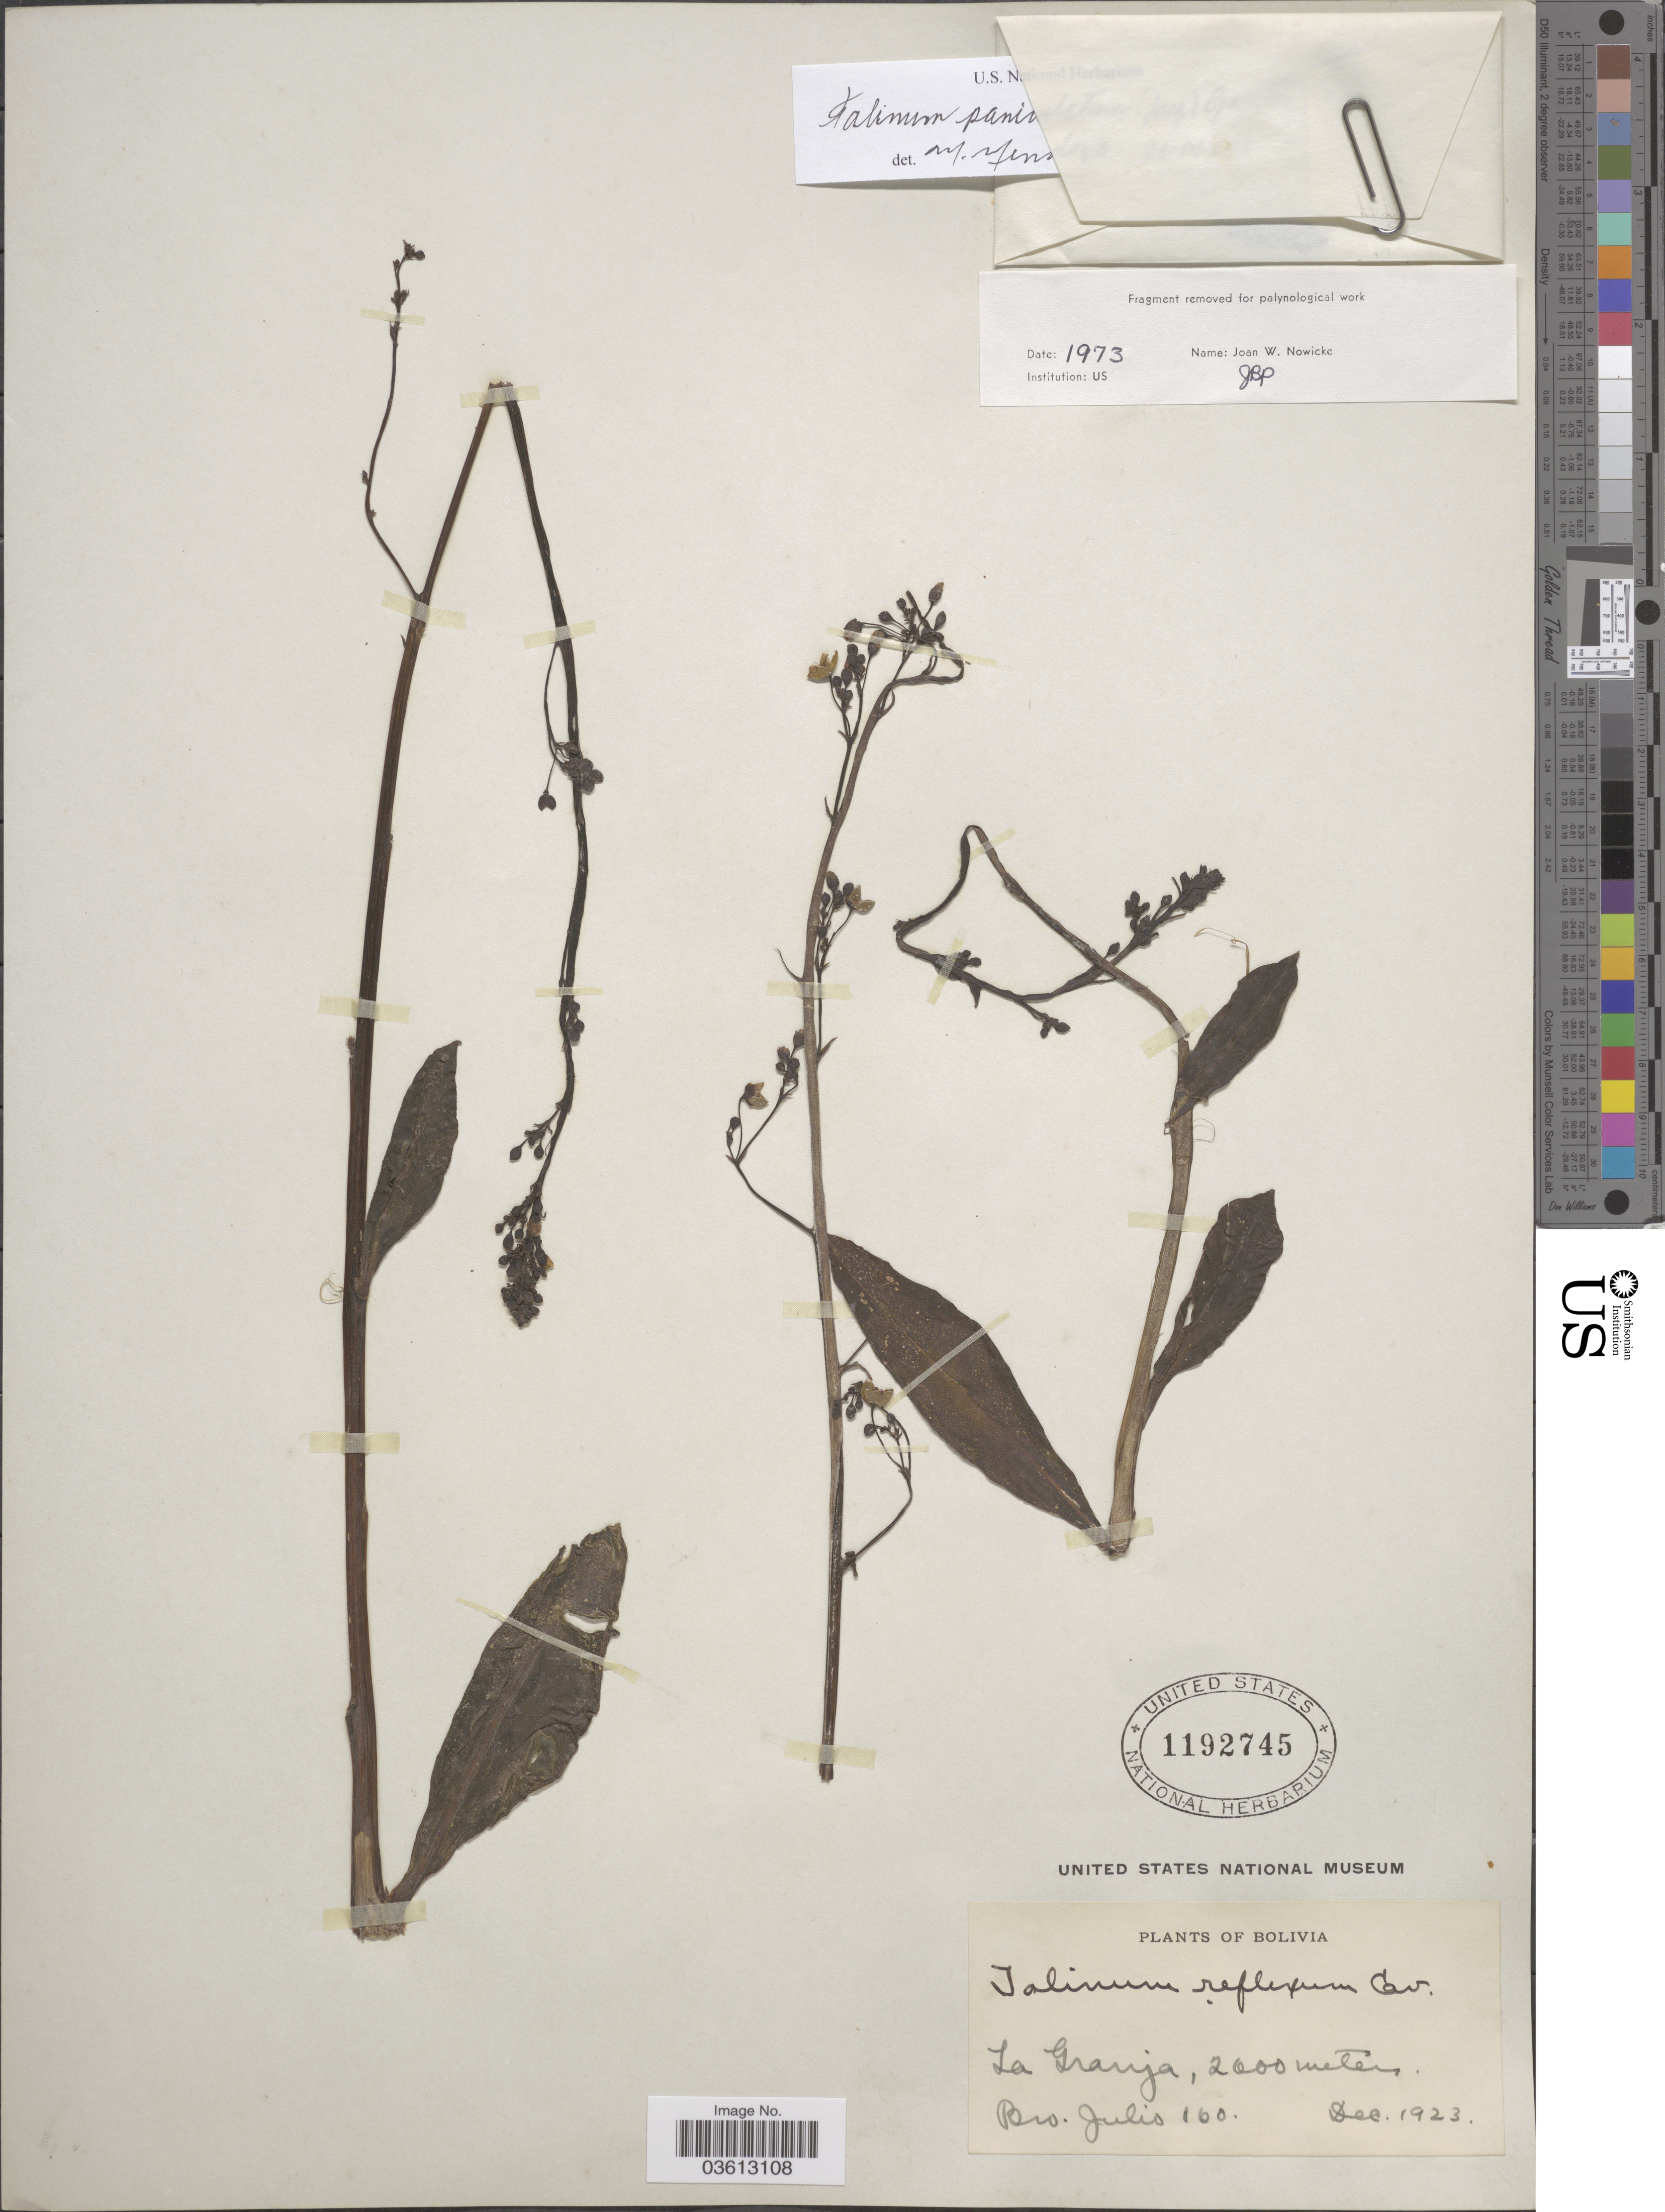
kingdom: Plantae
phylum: Tracheophyta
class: Magnoliopsida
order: Caryophyllales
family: Talinaceae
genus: Talinum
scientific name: Talinum paniculatum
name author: (Jacq.) Gaertn.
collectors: Bro. Julio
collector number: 160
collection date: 1923-12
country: Bolivia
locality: La Granja.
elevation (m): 2600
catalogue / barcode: US 1192745